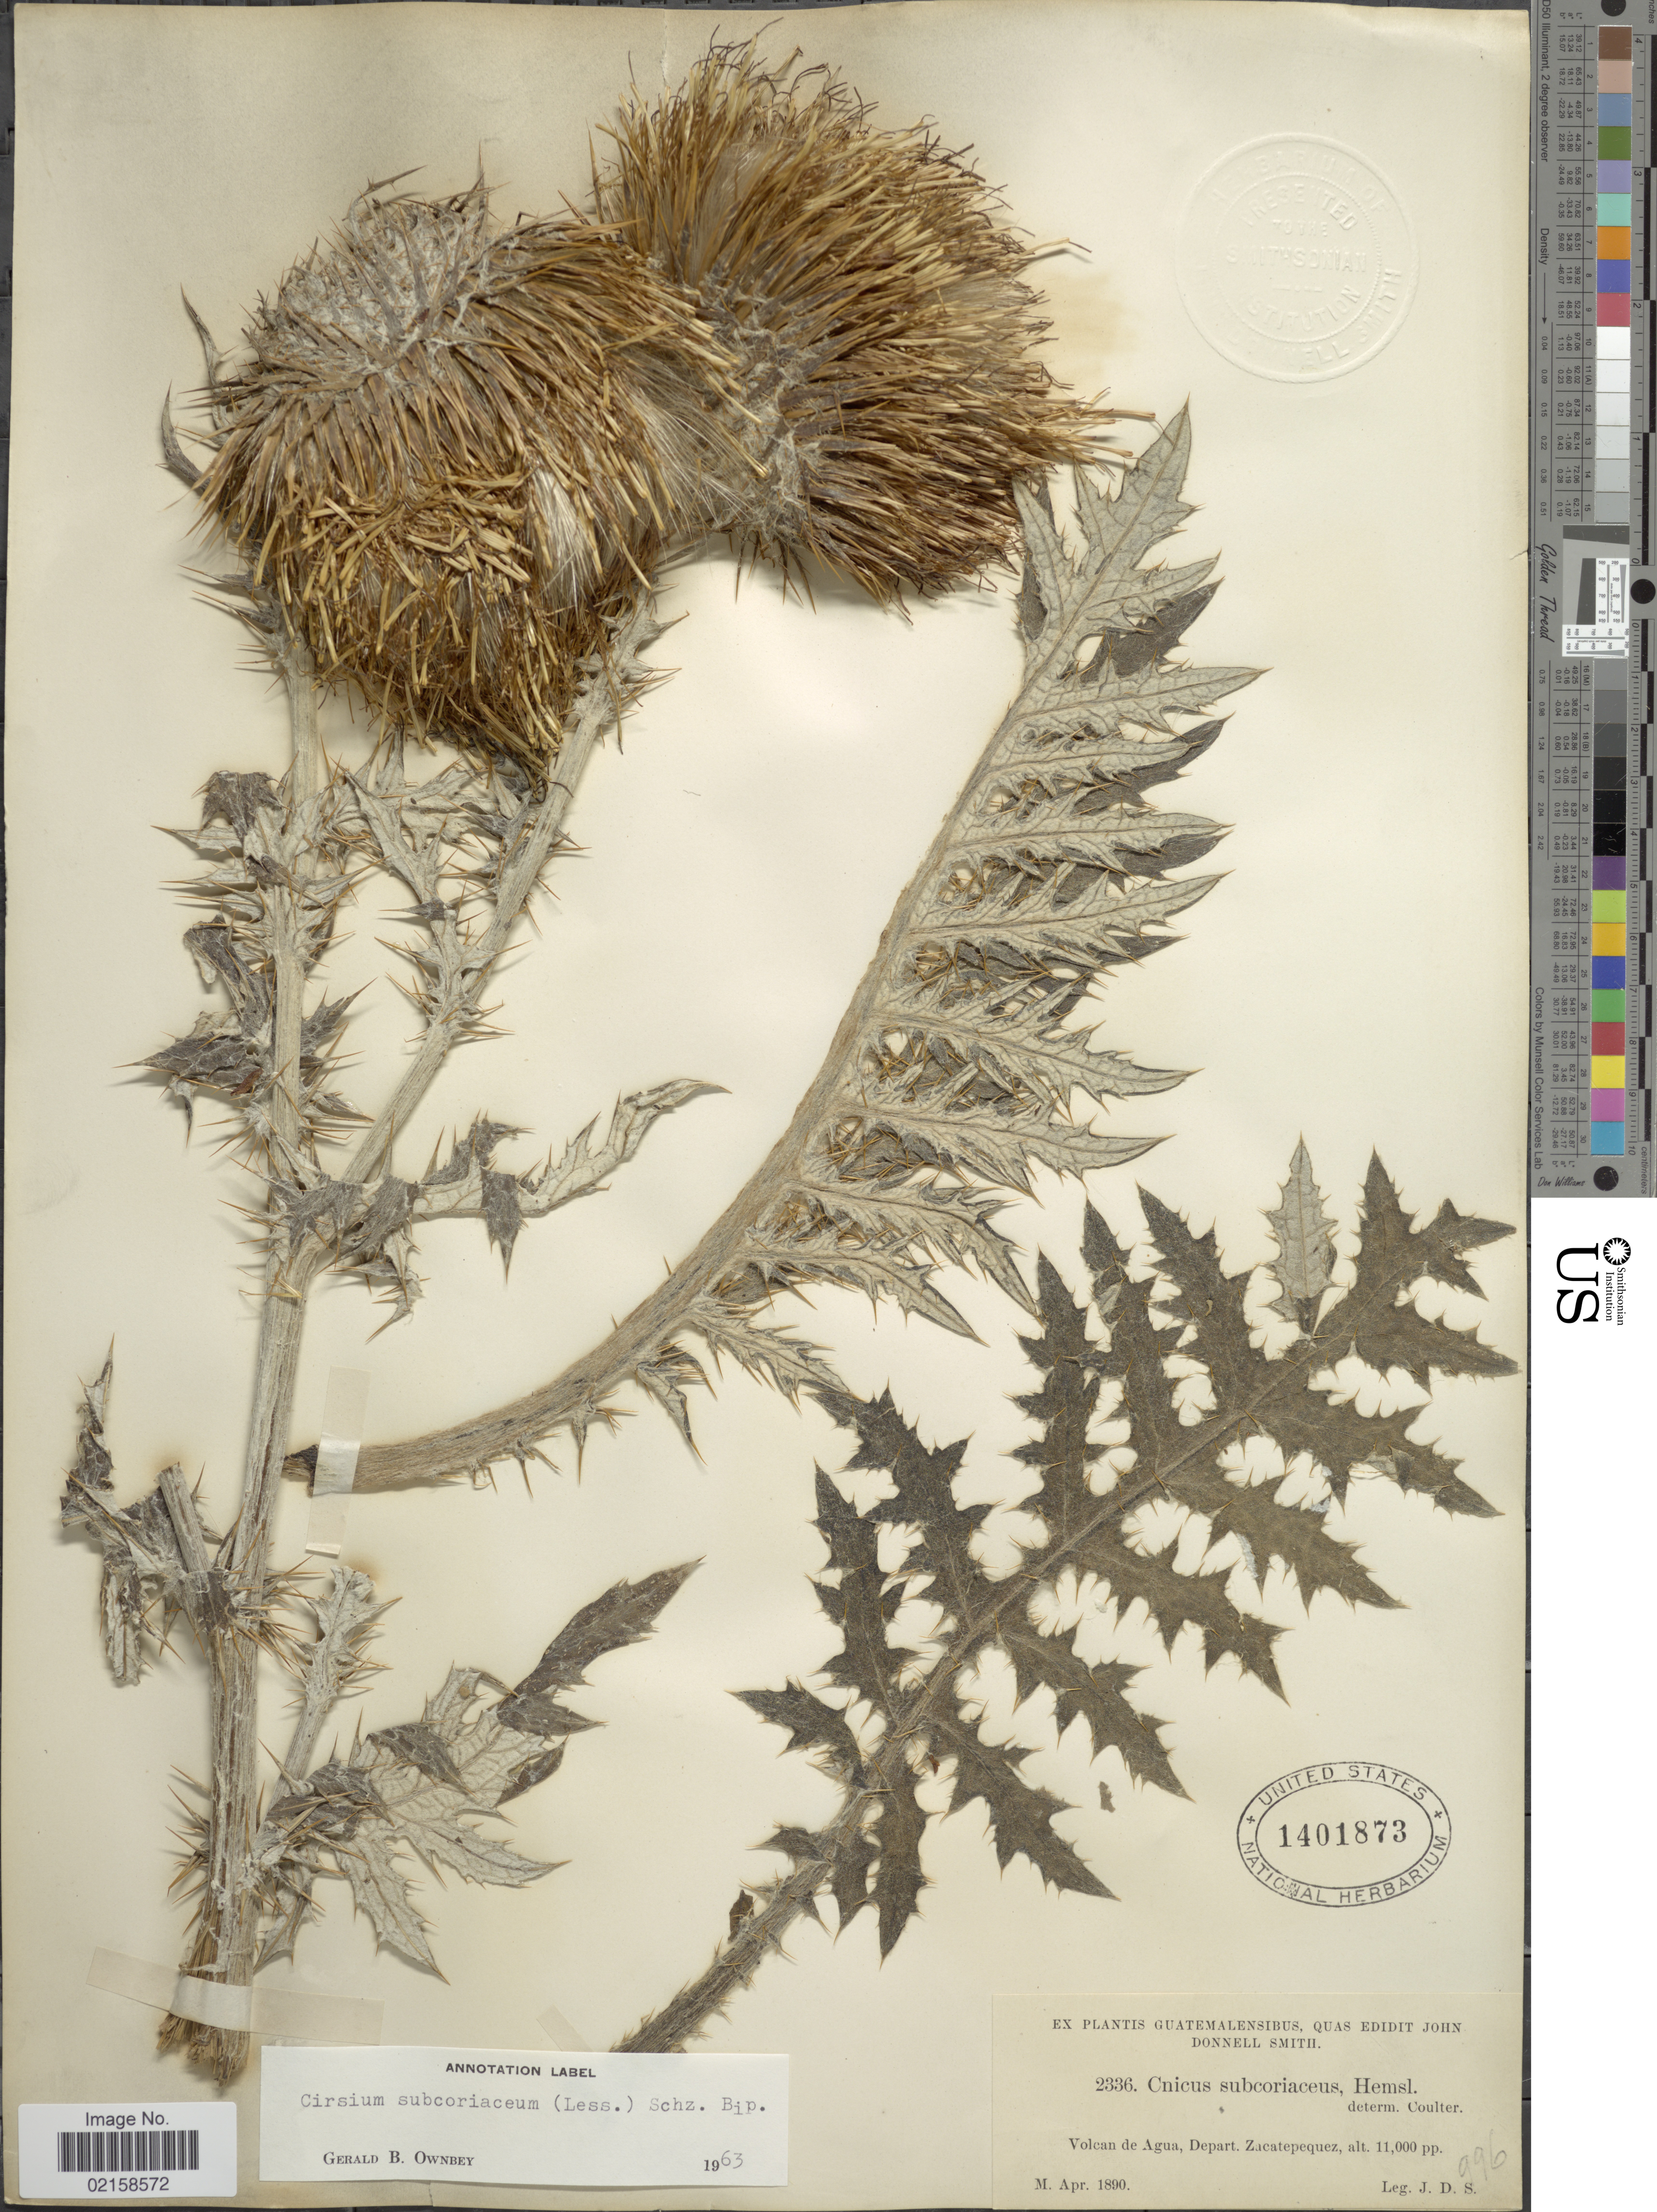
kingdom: Plantae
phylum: Tracheophyta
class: Magnoliopsida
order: Asterales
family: Asteraceae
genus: Cirsium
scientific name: Cirsium subcoriaceum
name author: (Less.) Sch. Bip.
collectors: J. Donnell Smith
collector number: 2336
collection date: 1890-04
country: Guatemala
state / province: Sacatepéquez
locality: Volcan de Agua, Depart. Zacatepequez.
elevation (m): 3353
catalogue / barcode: US 1401873